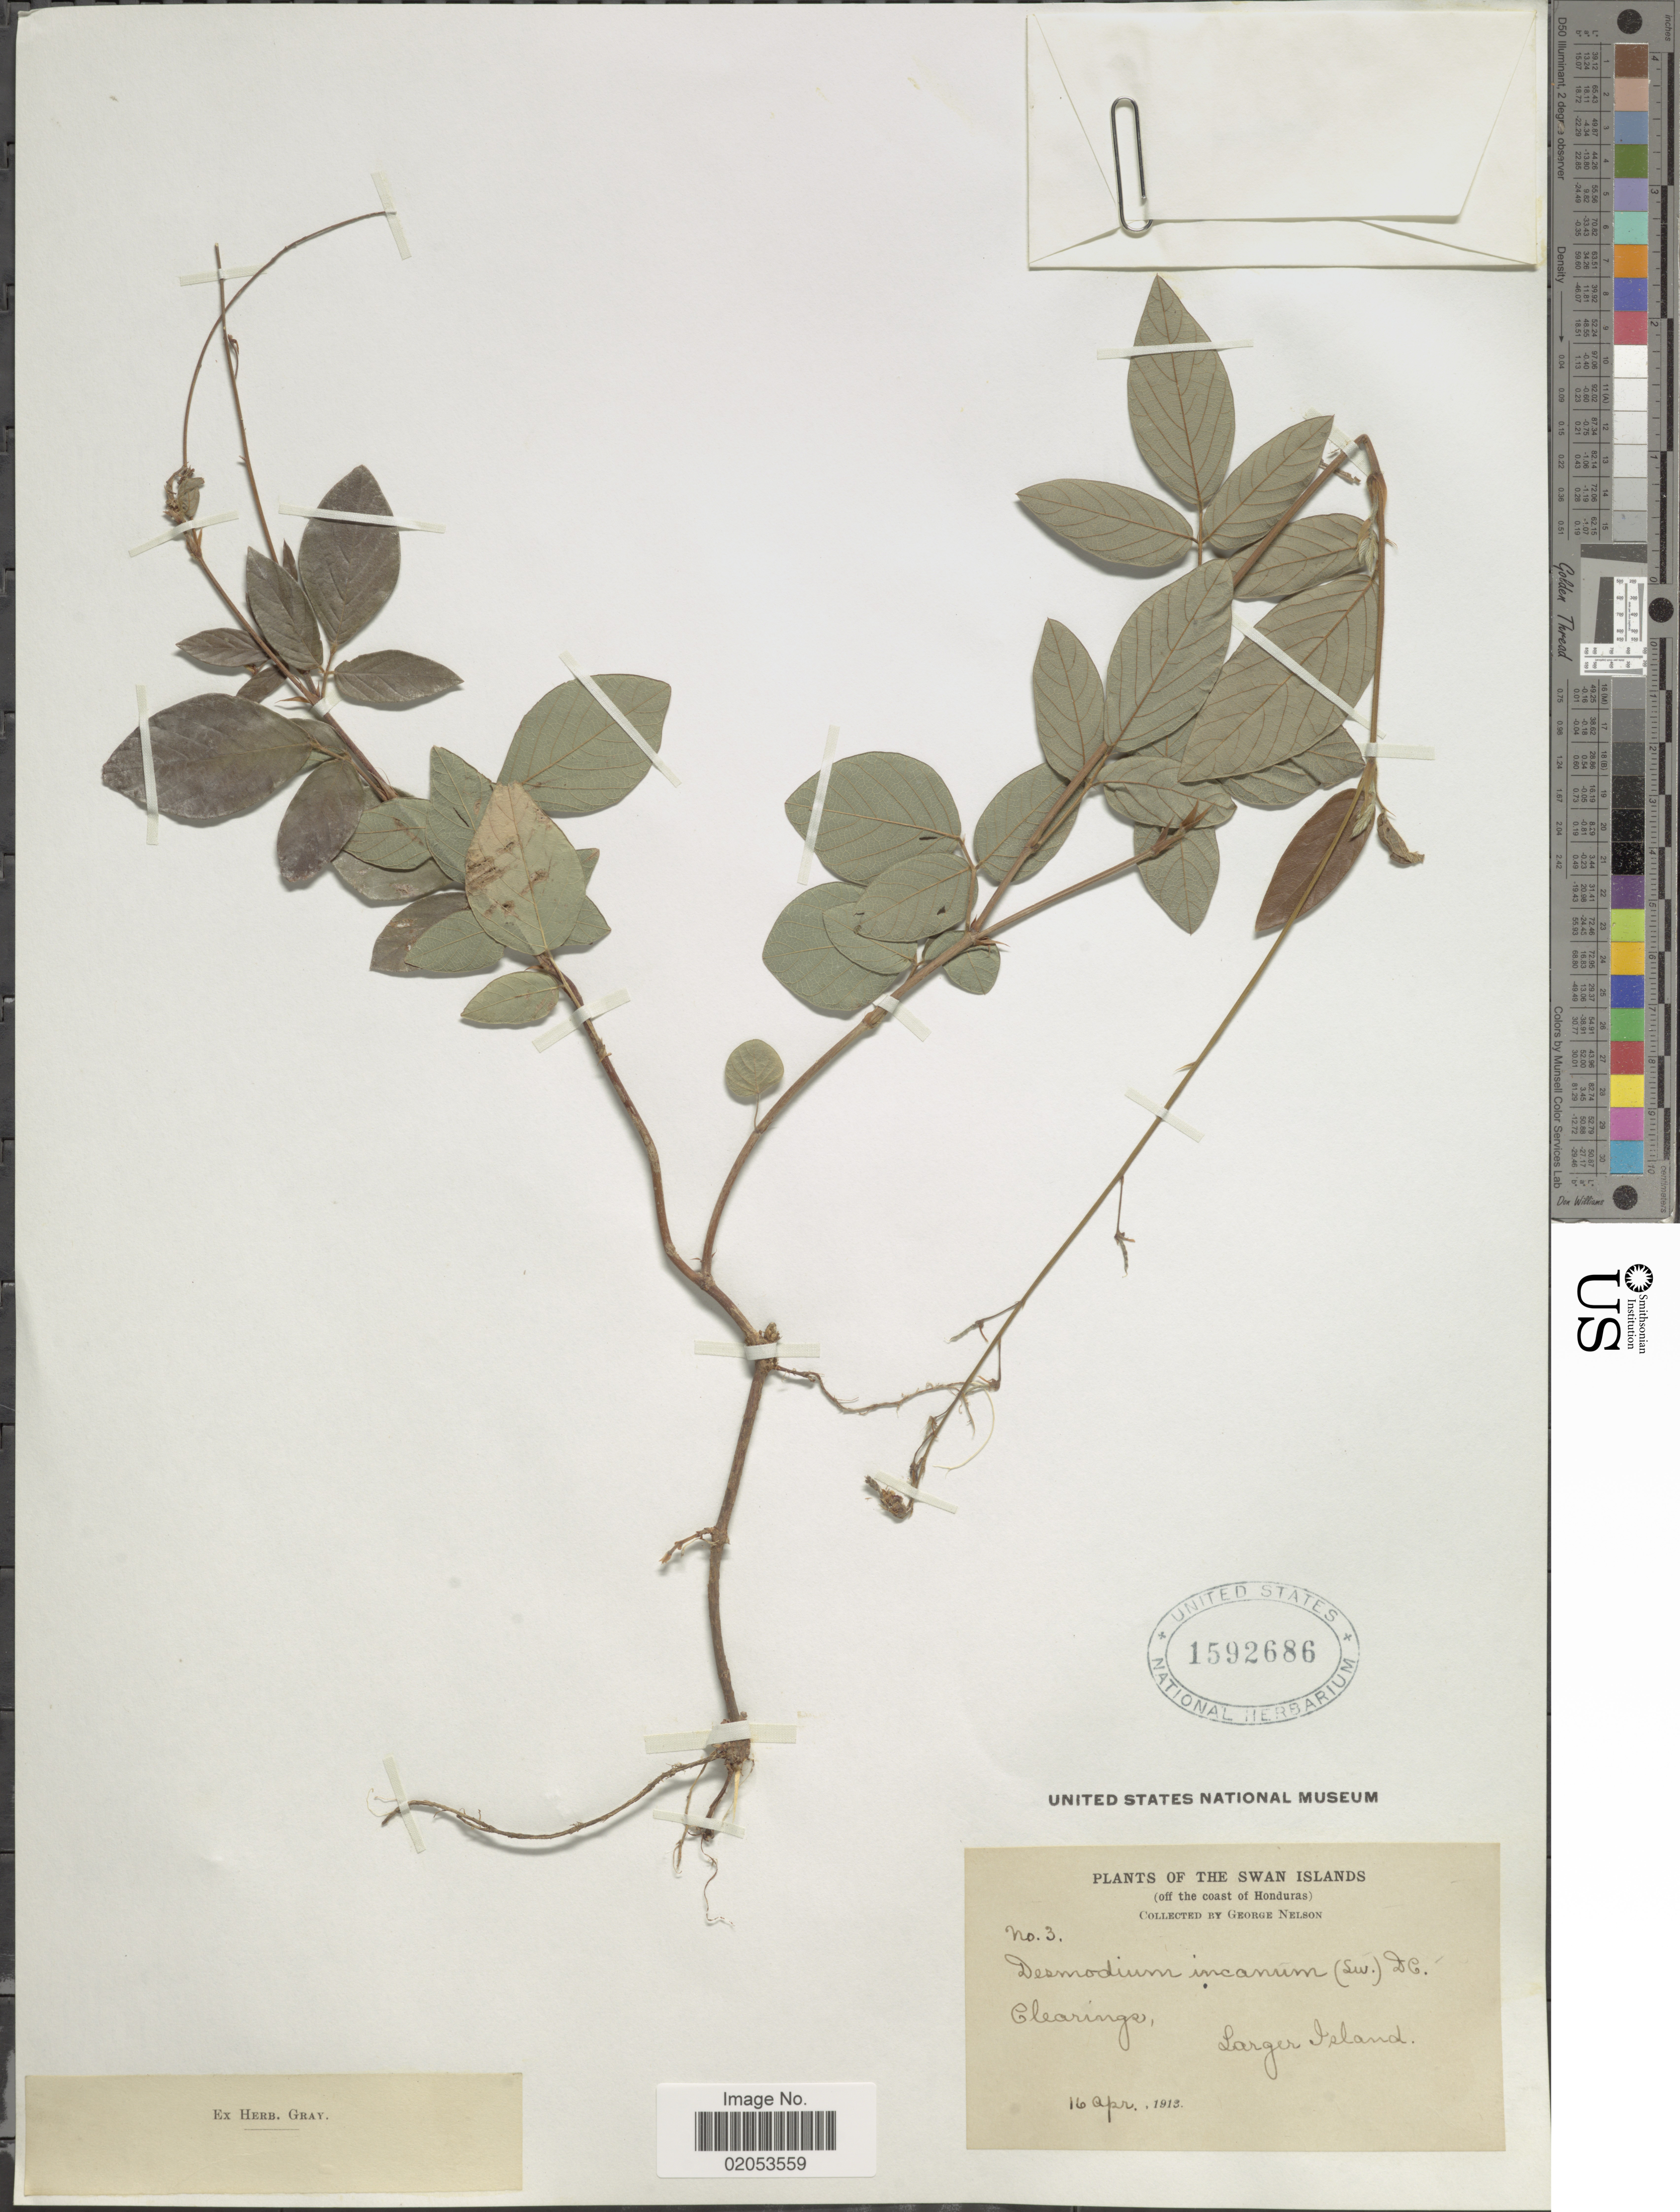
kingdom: Plantae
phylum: Tracheophyta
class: Magnoliopsida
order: Fabales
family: Fabaceae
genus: Desmodium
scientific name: Desmodium incanum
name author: (Sw.) DC.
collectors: G. Nelson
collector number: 3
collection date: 1913-04-16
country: Honduras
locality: The Swan Islands (off the coast Honduras), Clearings, Larger Island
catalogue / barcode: US 1592686